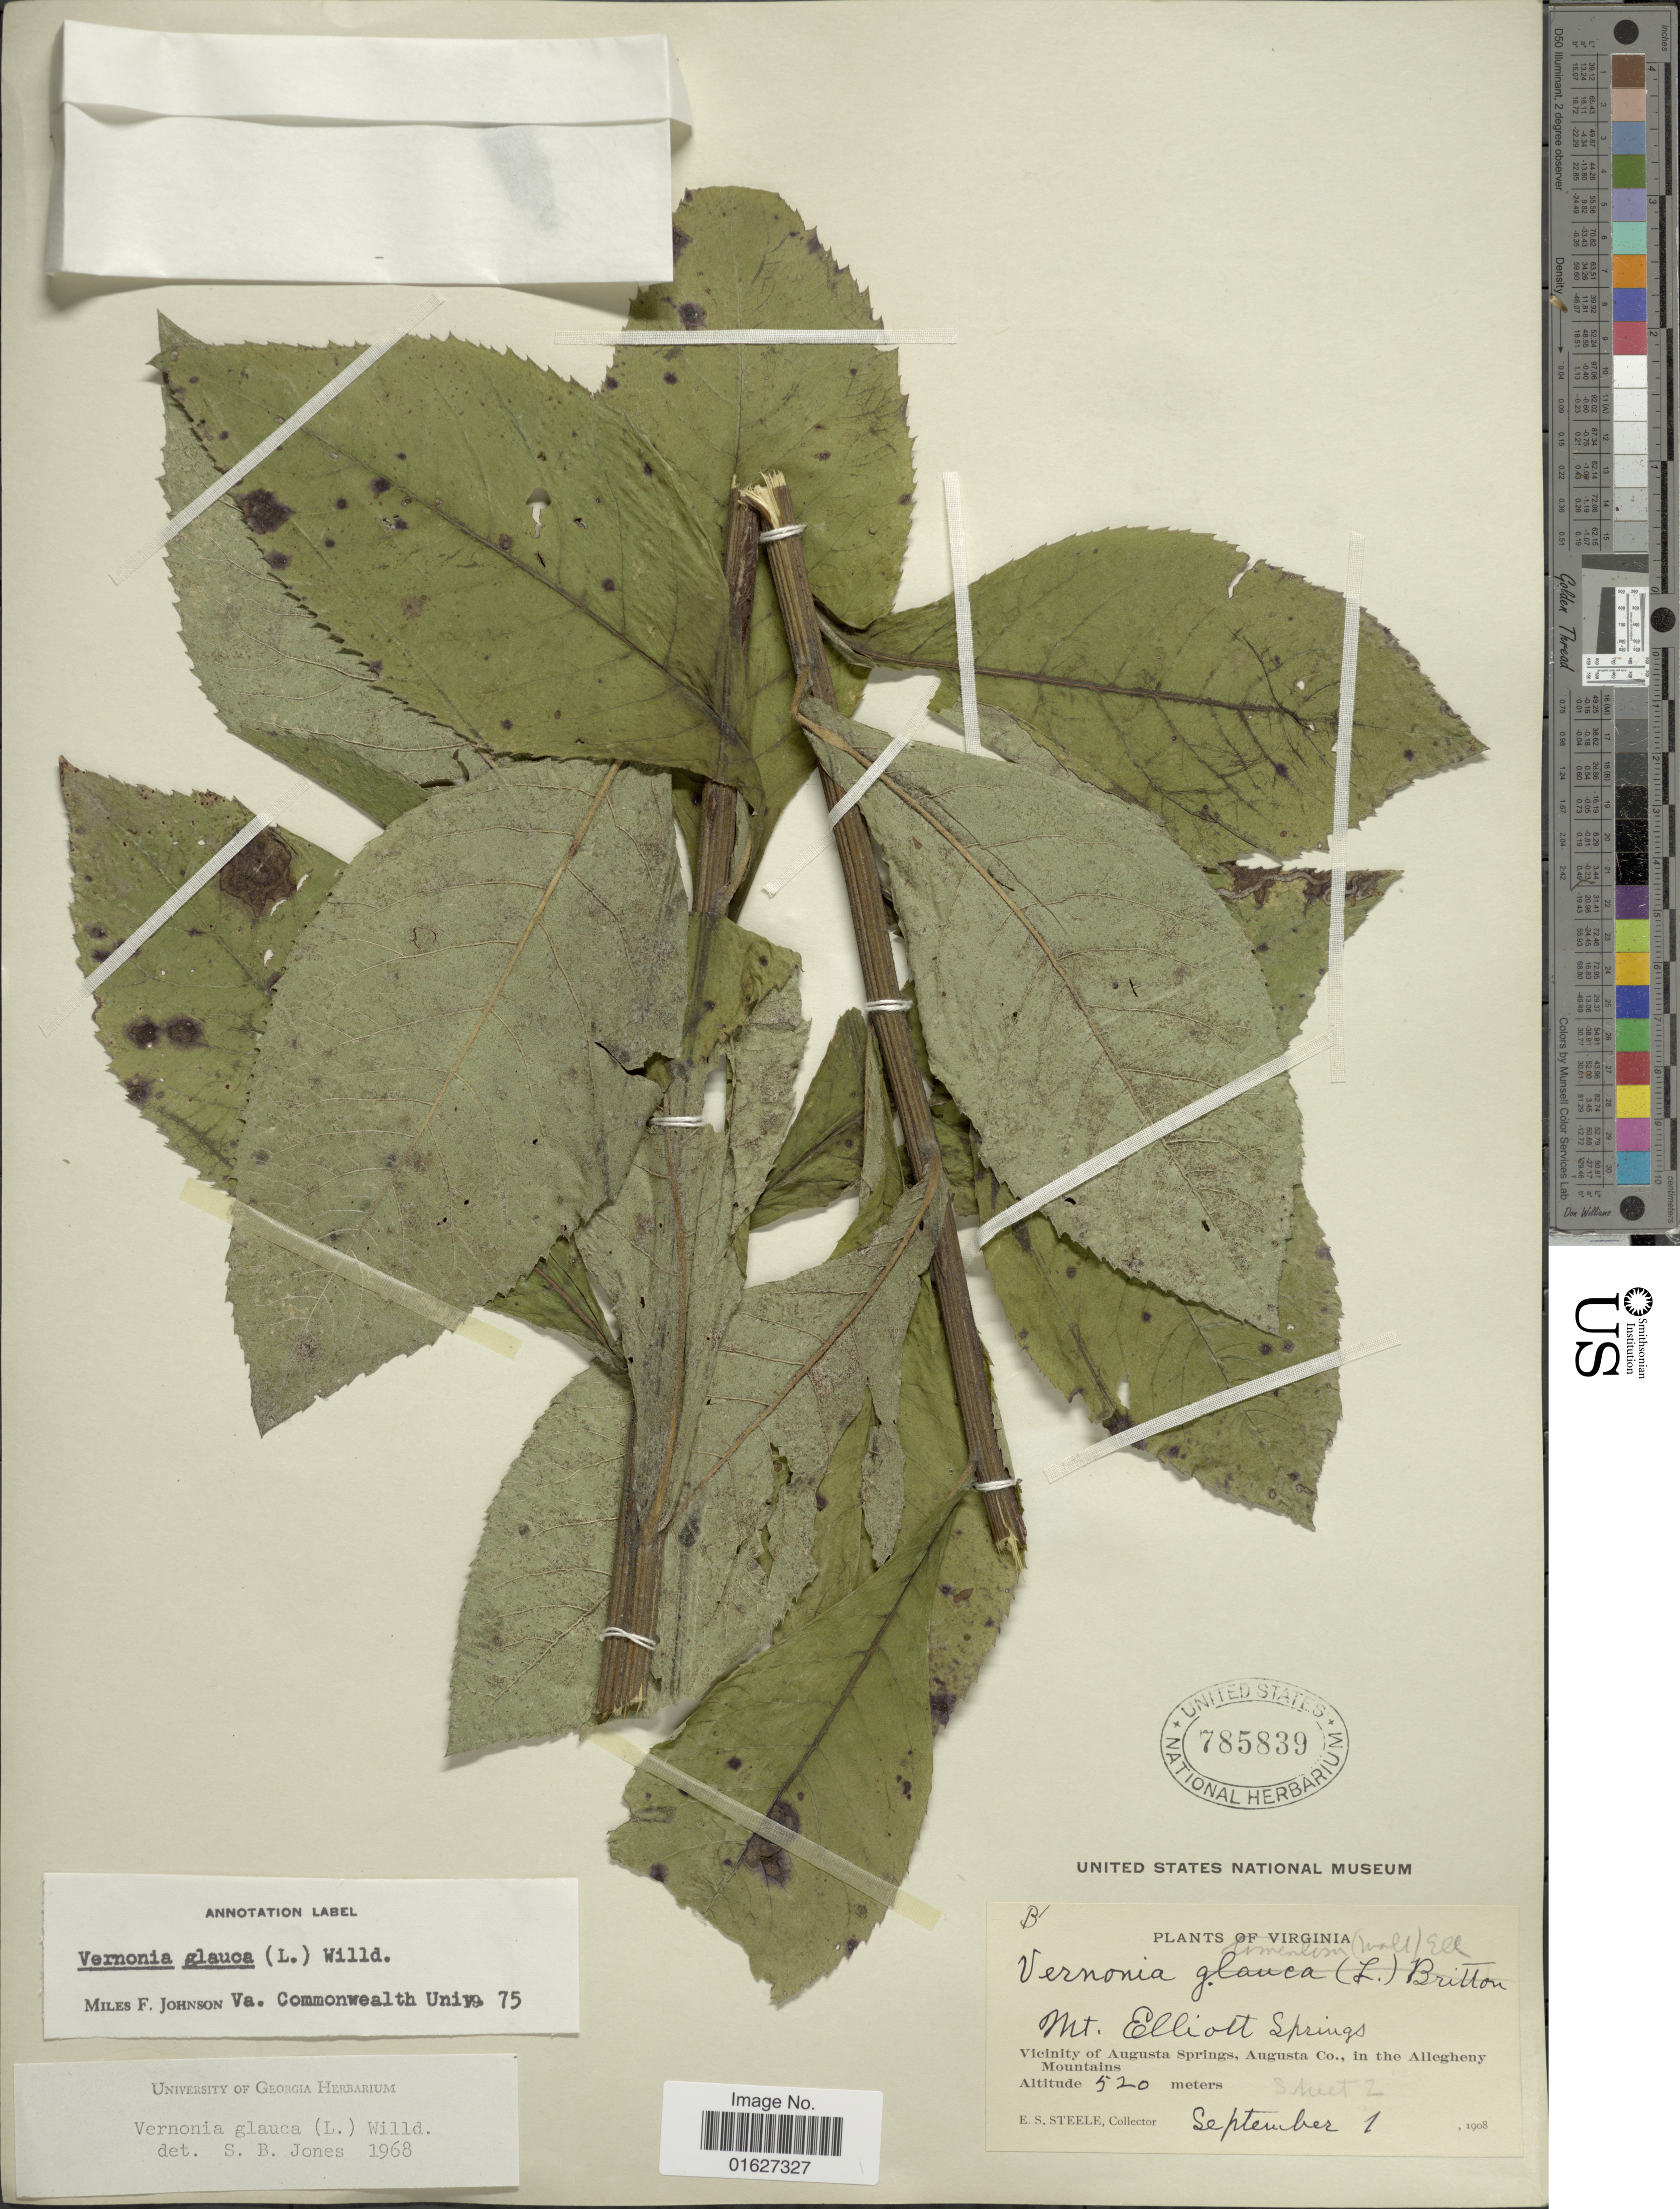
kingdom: Plantae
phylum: Tracheophyta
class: Magnoliopsida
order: Asterales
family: Asteraceae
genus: Vernonia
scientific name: Vernonia glauca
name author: (L.) Willd.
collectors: E. Steele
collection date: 1908-09-01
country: United States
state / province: Virginia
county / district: Augusta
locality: Mt. Elliot Springs. Vicinity of Augusta Springs, Augusta Co.m in the Allegheny Mountains.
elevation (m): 520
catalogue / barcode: US 785839